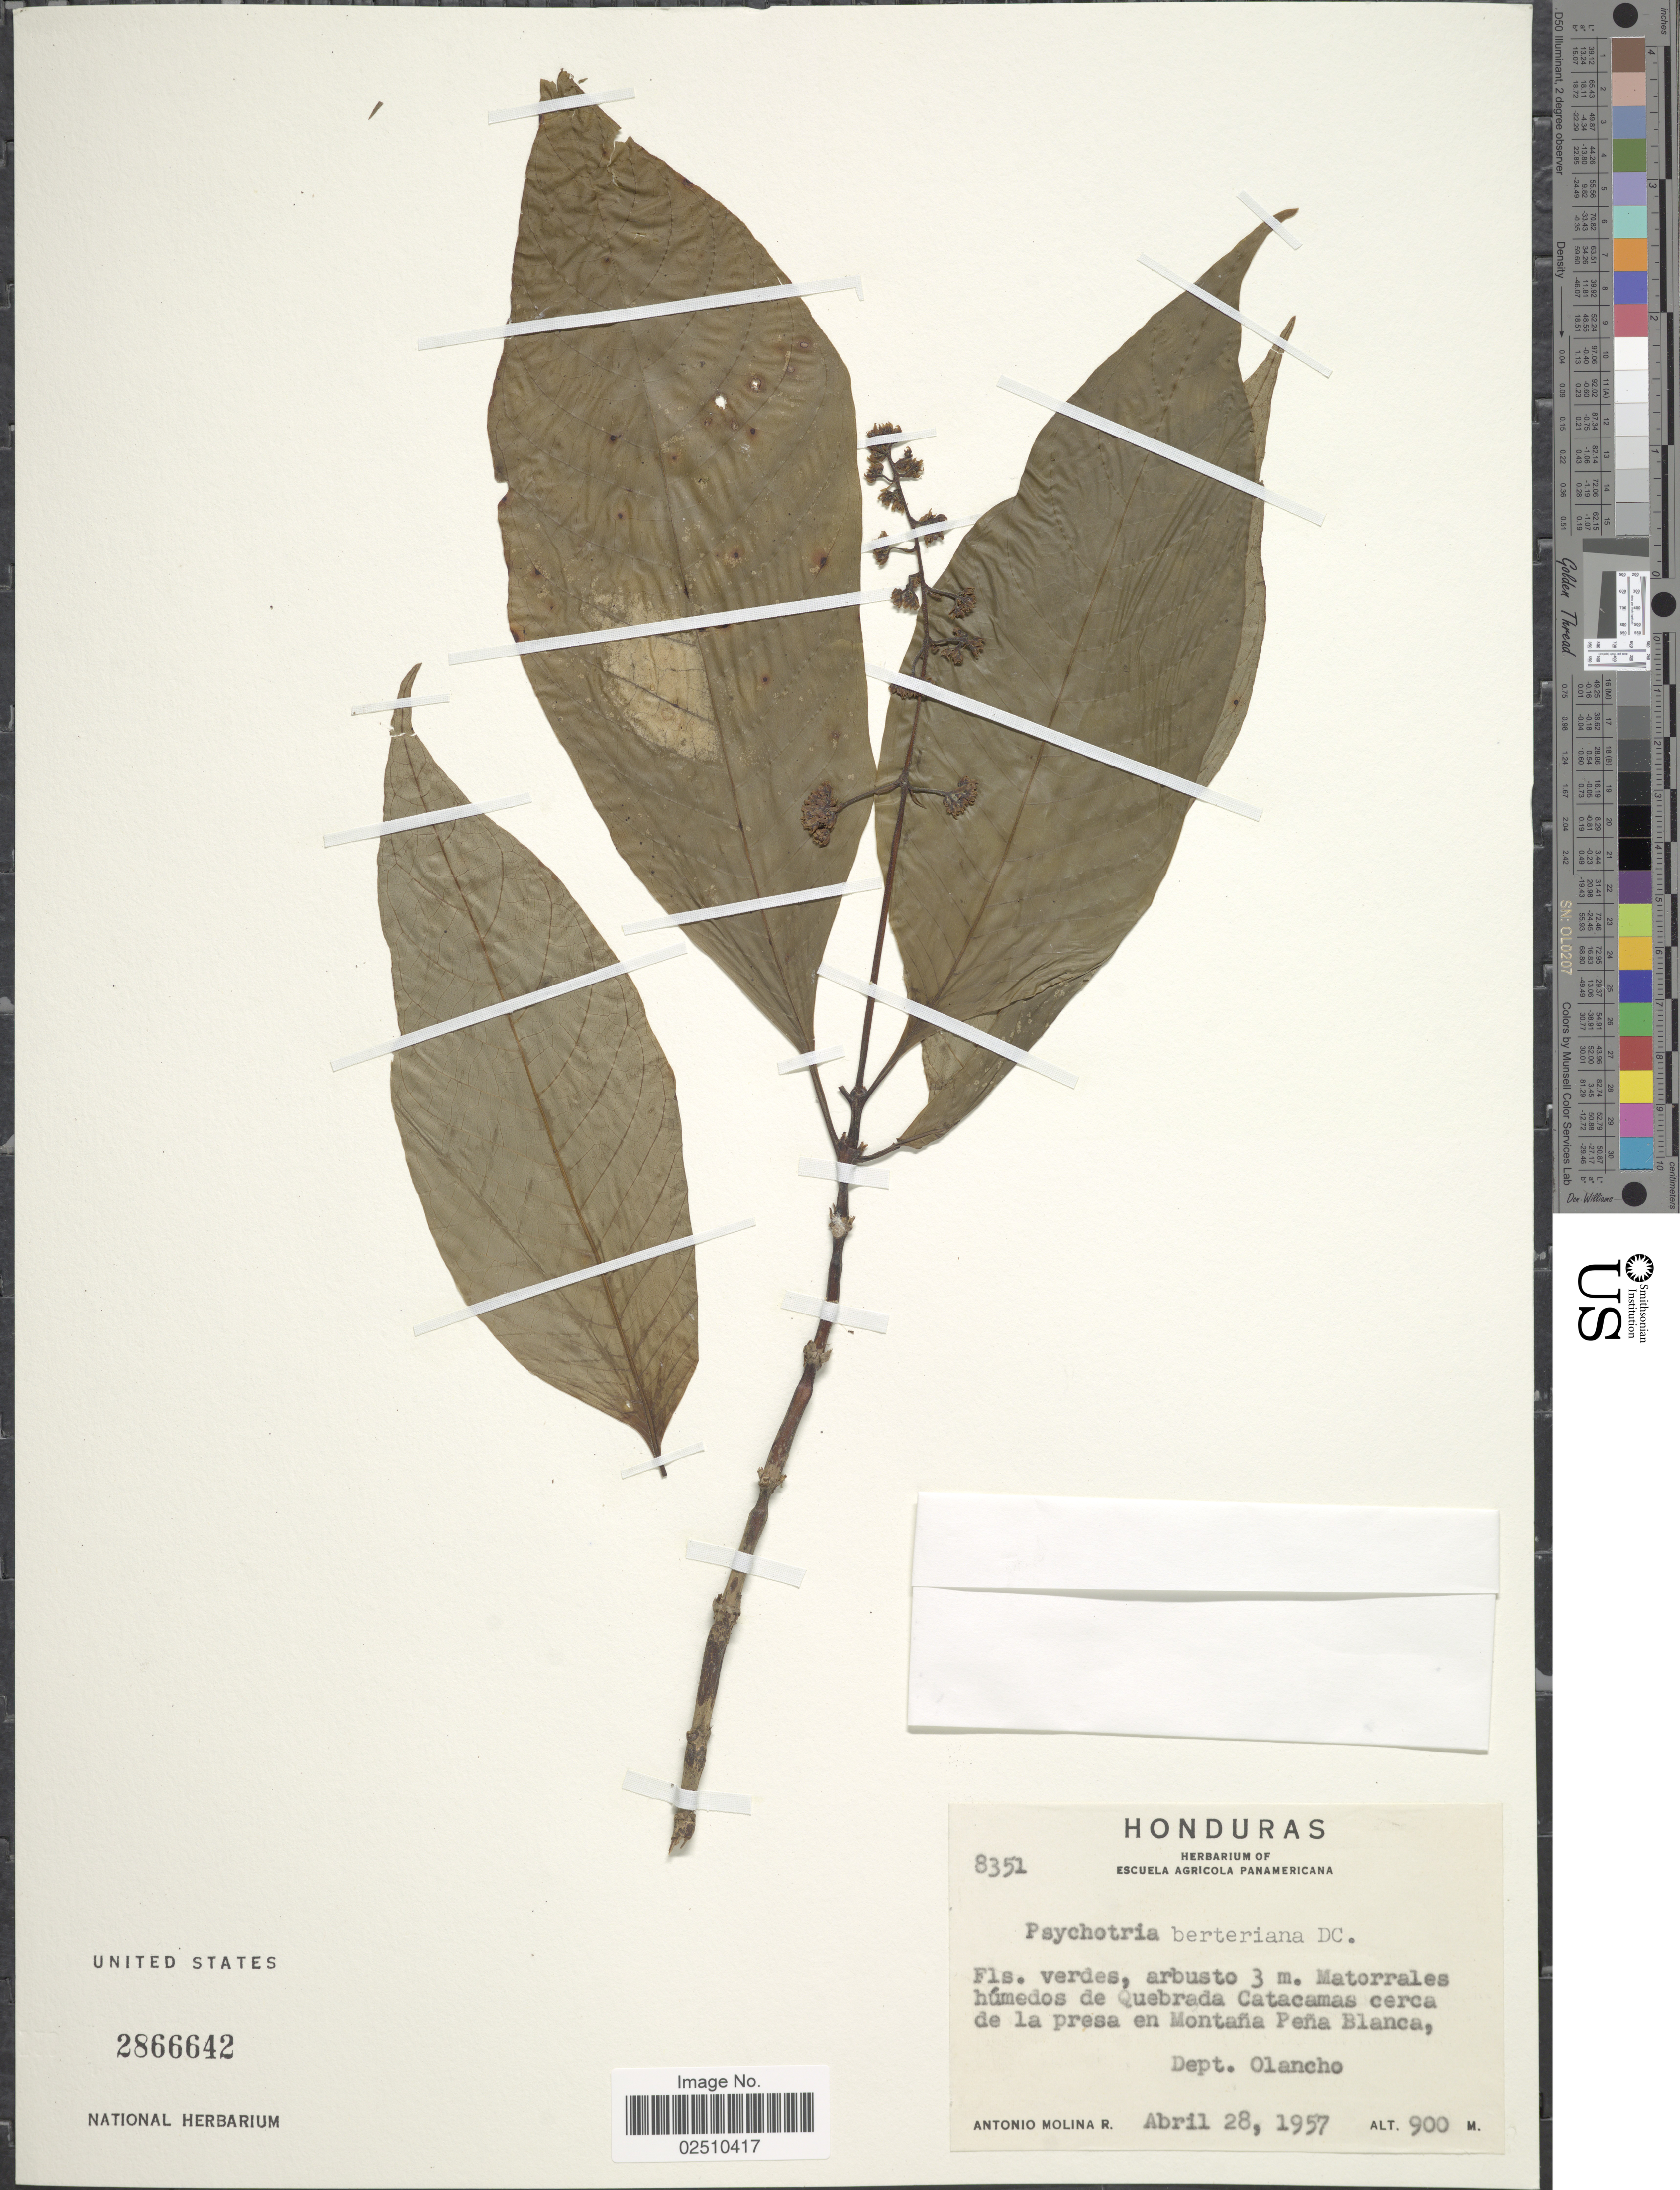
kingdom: Plantae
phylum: Tracheophyta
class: Magnoliopsida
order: Gentianales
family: Rubiaceae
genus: Psychotria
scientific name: Psychotria berteroana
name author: DC.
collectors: A. Molina R.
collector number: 8351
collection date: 1957-04-28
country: Honduras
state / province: Olancho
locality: Quebrada Catacamas cerca de La presa a Montana Pena Blanca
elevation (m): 900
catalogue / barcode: US 2866642